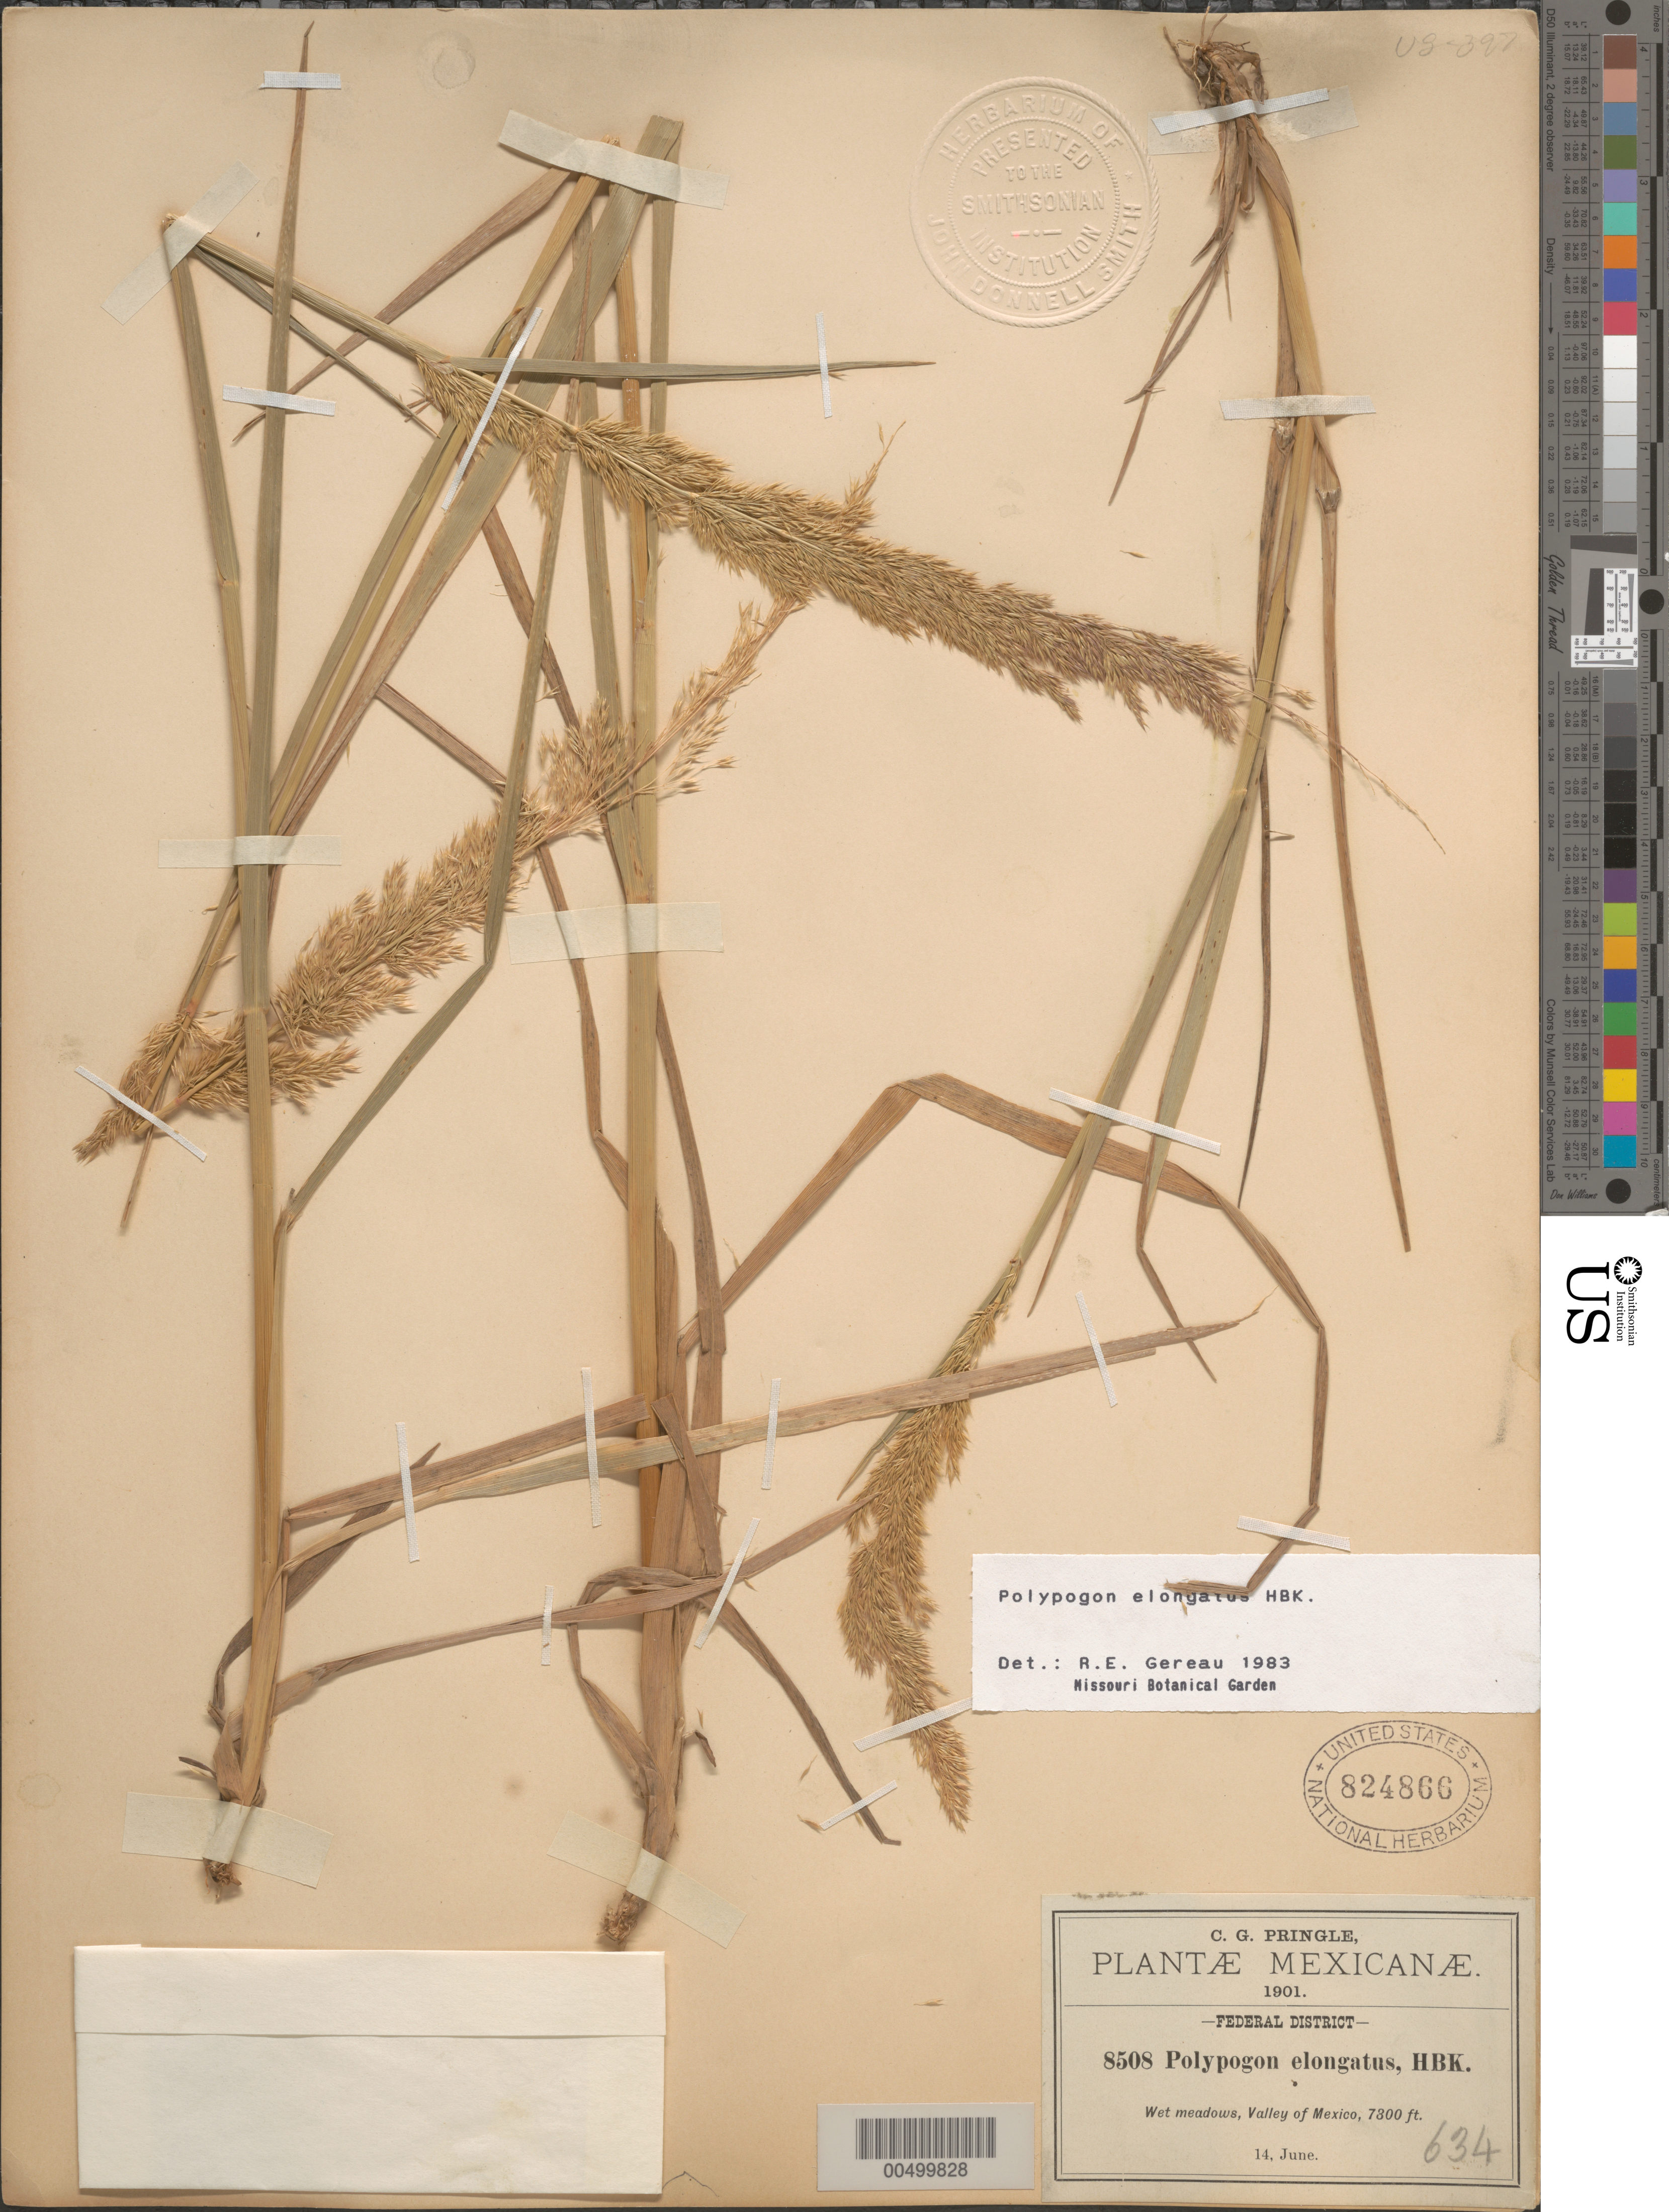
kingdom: Plantae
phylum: Tracheophyta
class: Liliopsida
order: Poales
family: Poaceae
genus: Chaetotropis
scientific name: Chaetotropis elongata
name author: (Kunth) Björkman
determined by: Poaceae Reorganization Project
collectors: C. G. Pringle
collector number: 8508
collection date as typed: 14 Jun 1901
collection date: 1901-06-14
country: Mexico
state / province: Distrito Federal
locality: Valley of Mexico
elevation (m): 2225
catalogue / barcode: US 824866